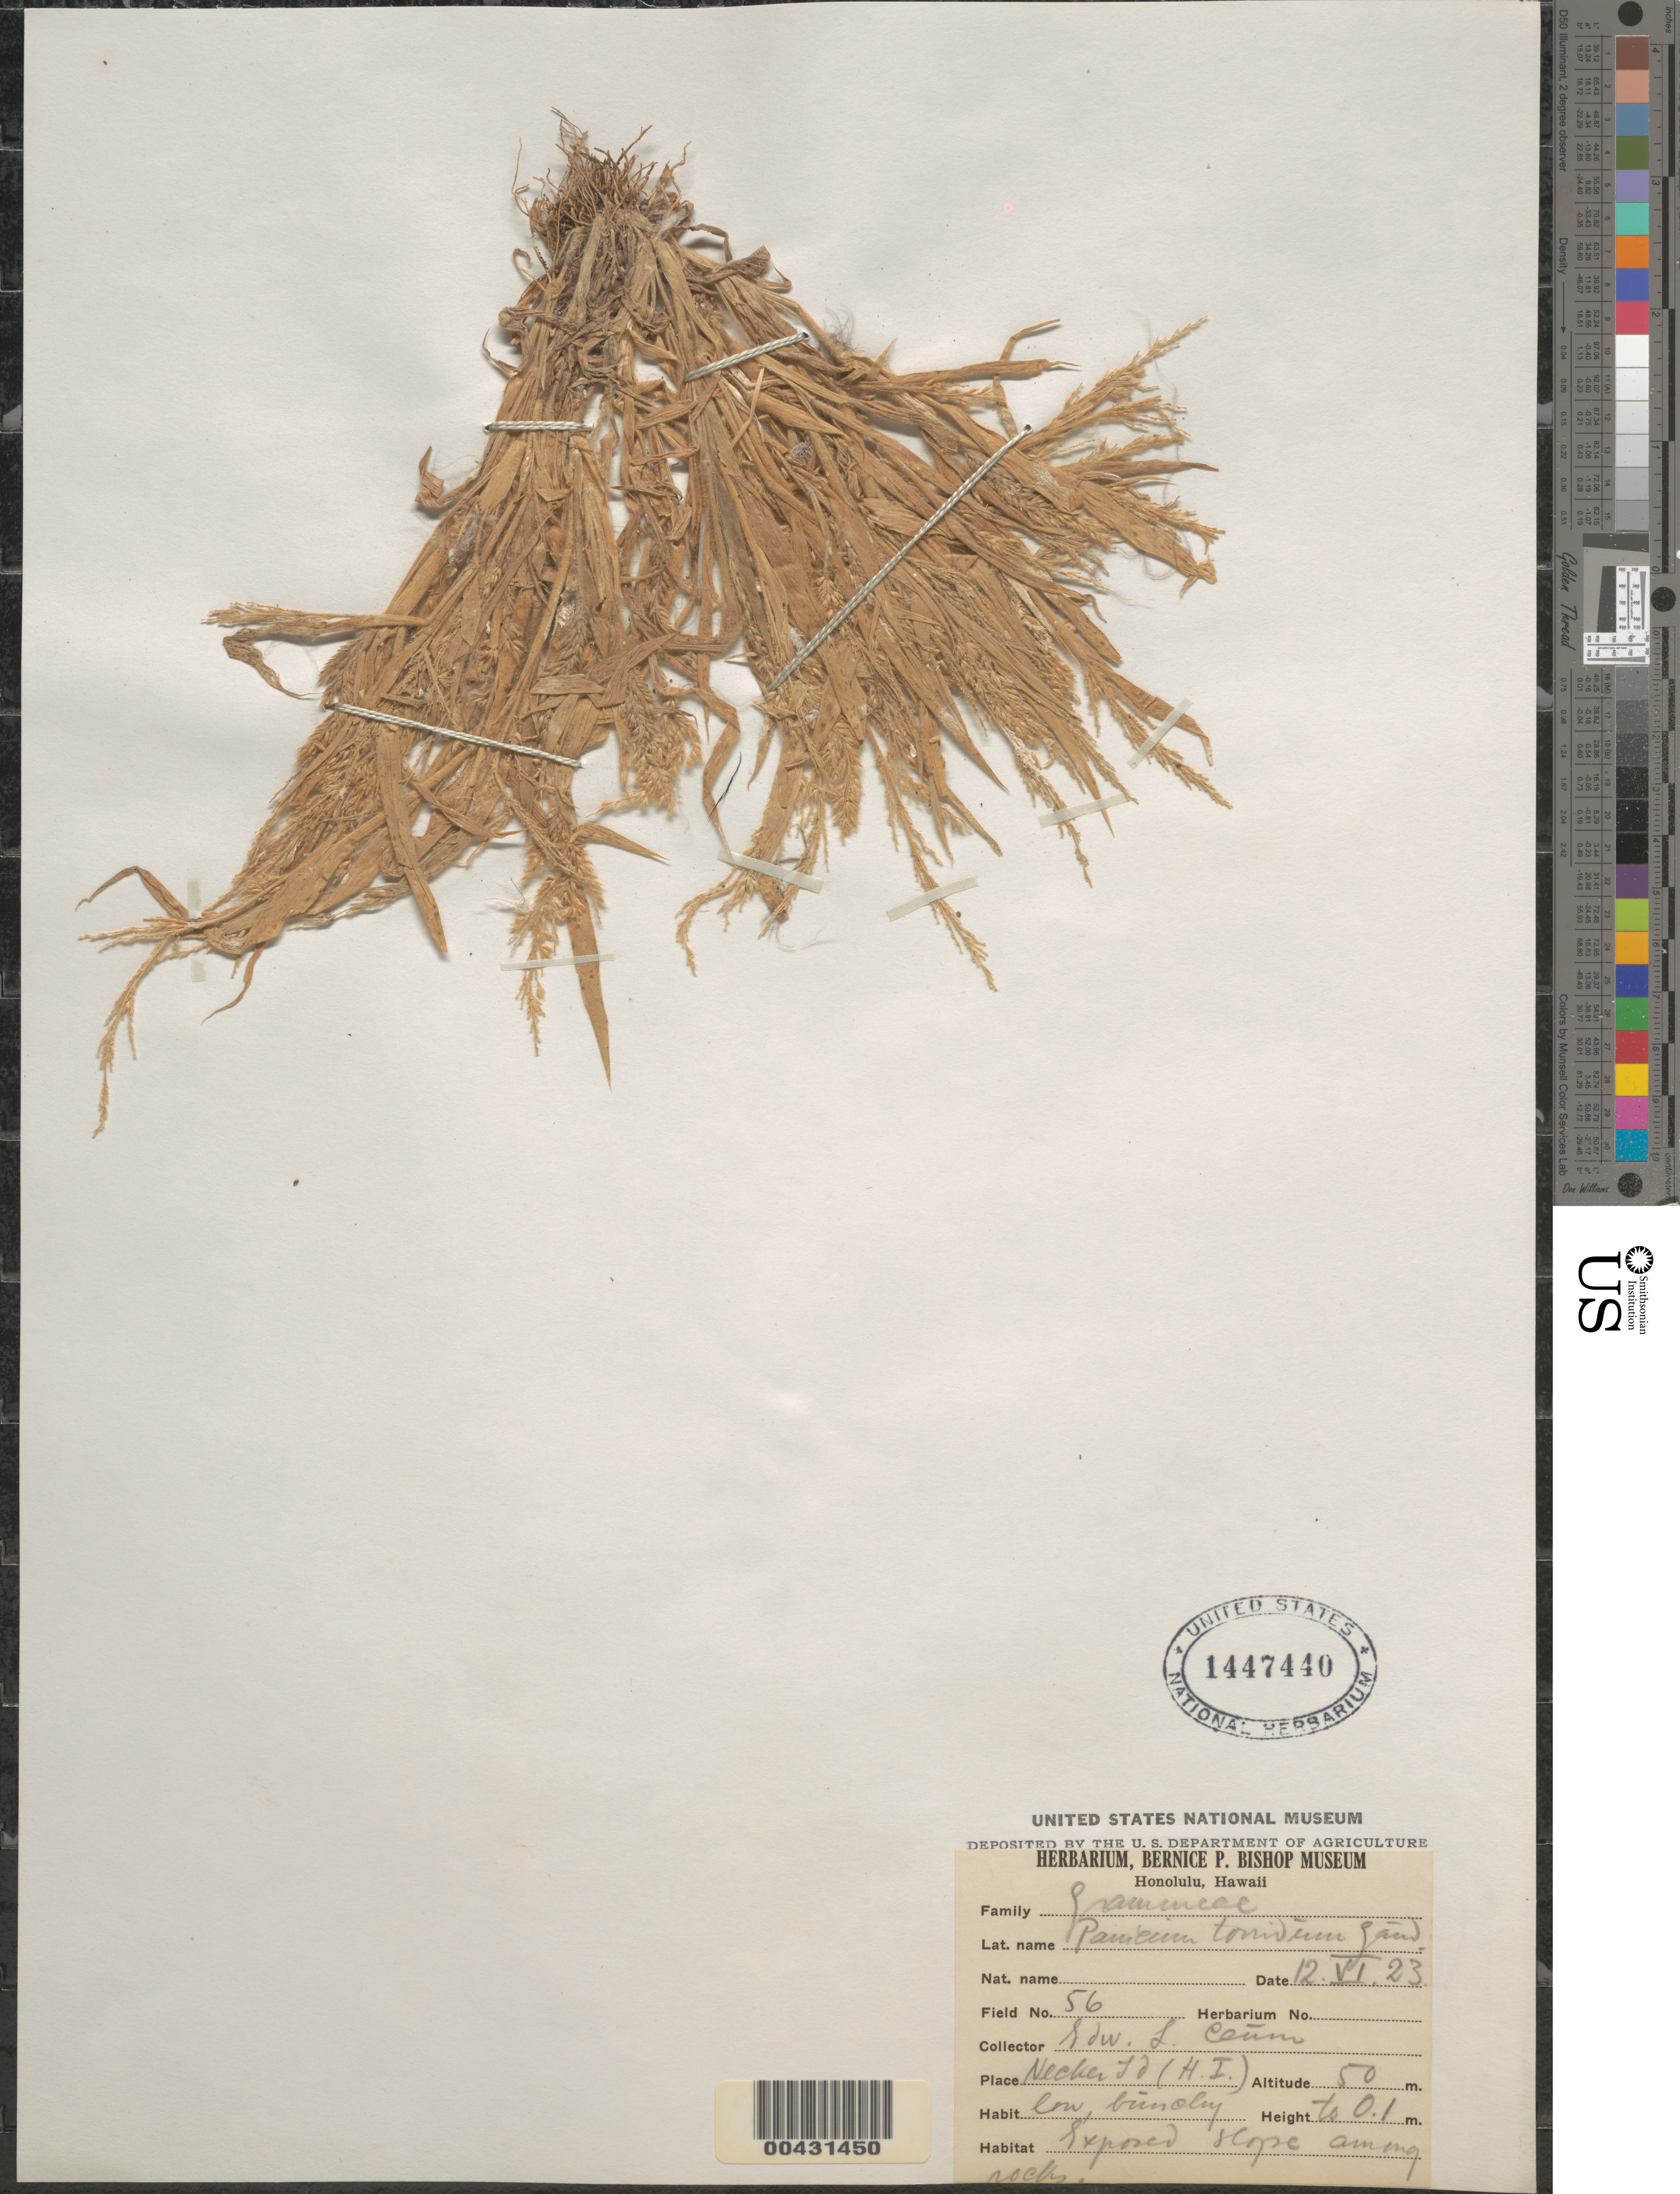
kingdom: Plantae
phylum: Tracheophyta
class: Liliopsida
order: Poales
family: Poaceae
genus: Panicum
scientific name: Panicum torridum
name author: Gaudich.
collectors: E. L. Caum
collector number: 56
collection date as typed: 12 Jun 1923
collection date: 1923-06-12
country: United States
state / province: Hawaii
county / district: Honolulu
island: Necker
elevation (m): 50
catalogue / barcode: US 1447440